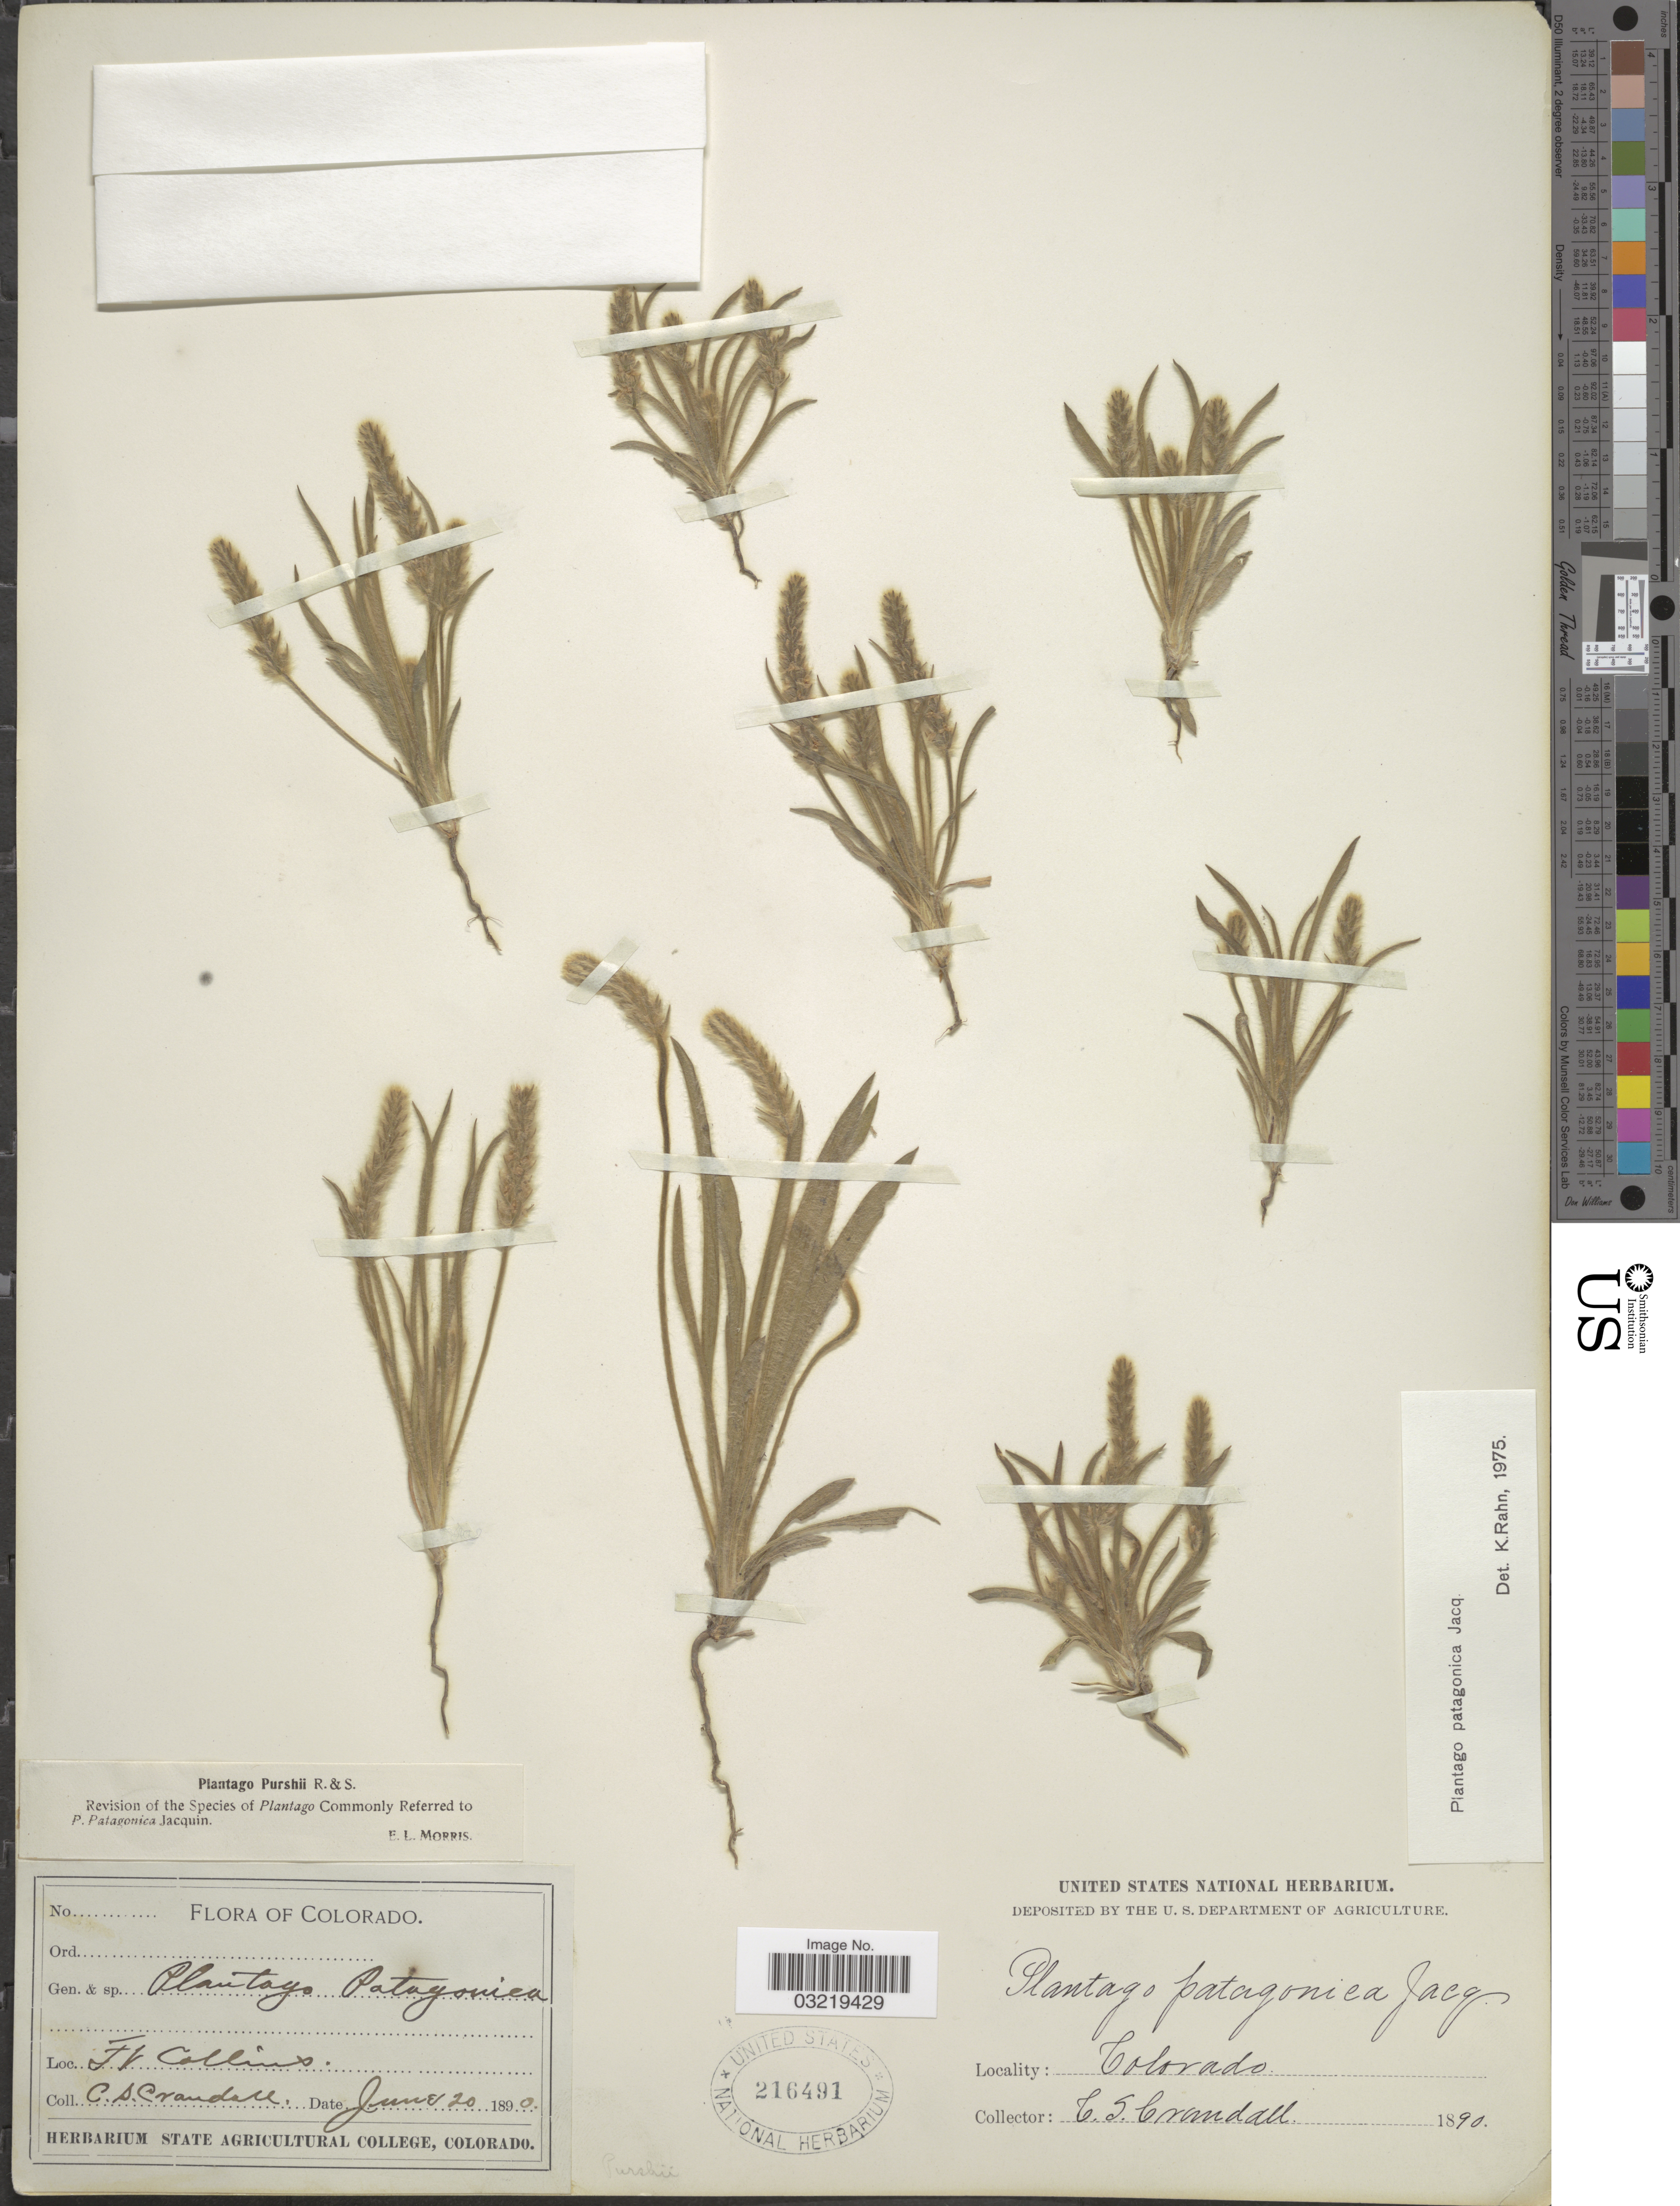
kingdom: Plantae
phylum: Tracheophyta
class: Magnoliopsida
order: Lamiales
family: Plantaginaceae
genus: Plantago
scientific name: Plantago patagonica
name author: Jacq.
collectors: C. Crandall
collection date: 1890-06-20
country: United States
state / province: Colorado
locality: Ft Collins.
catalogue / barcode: US 216491